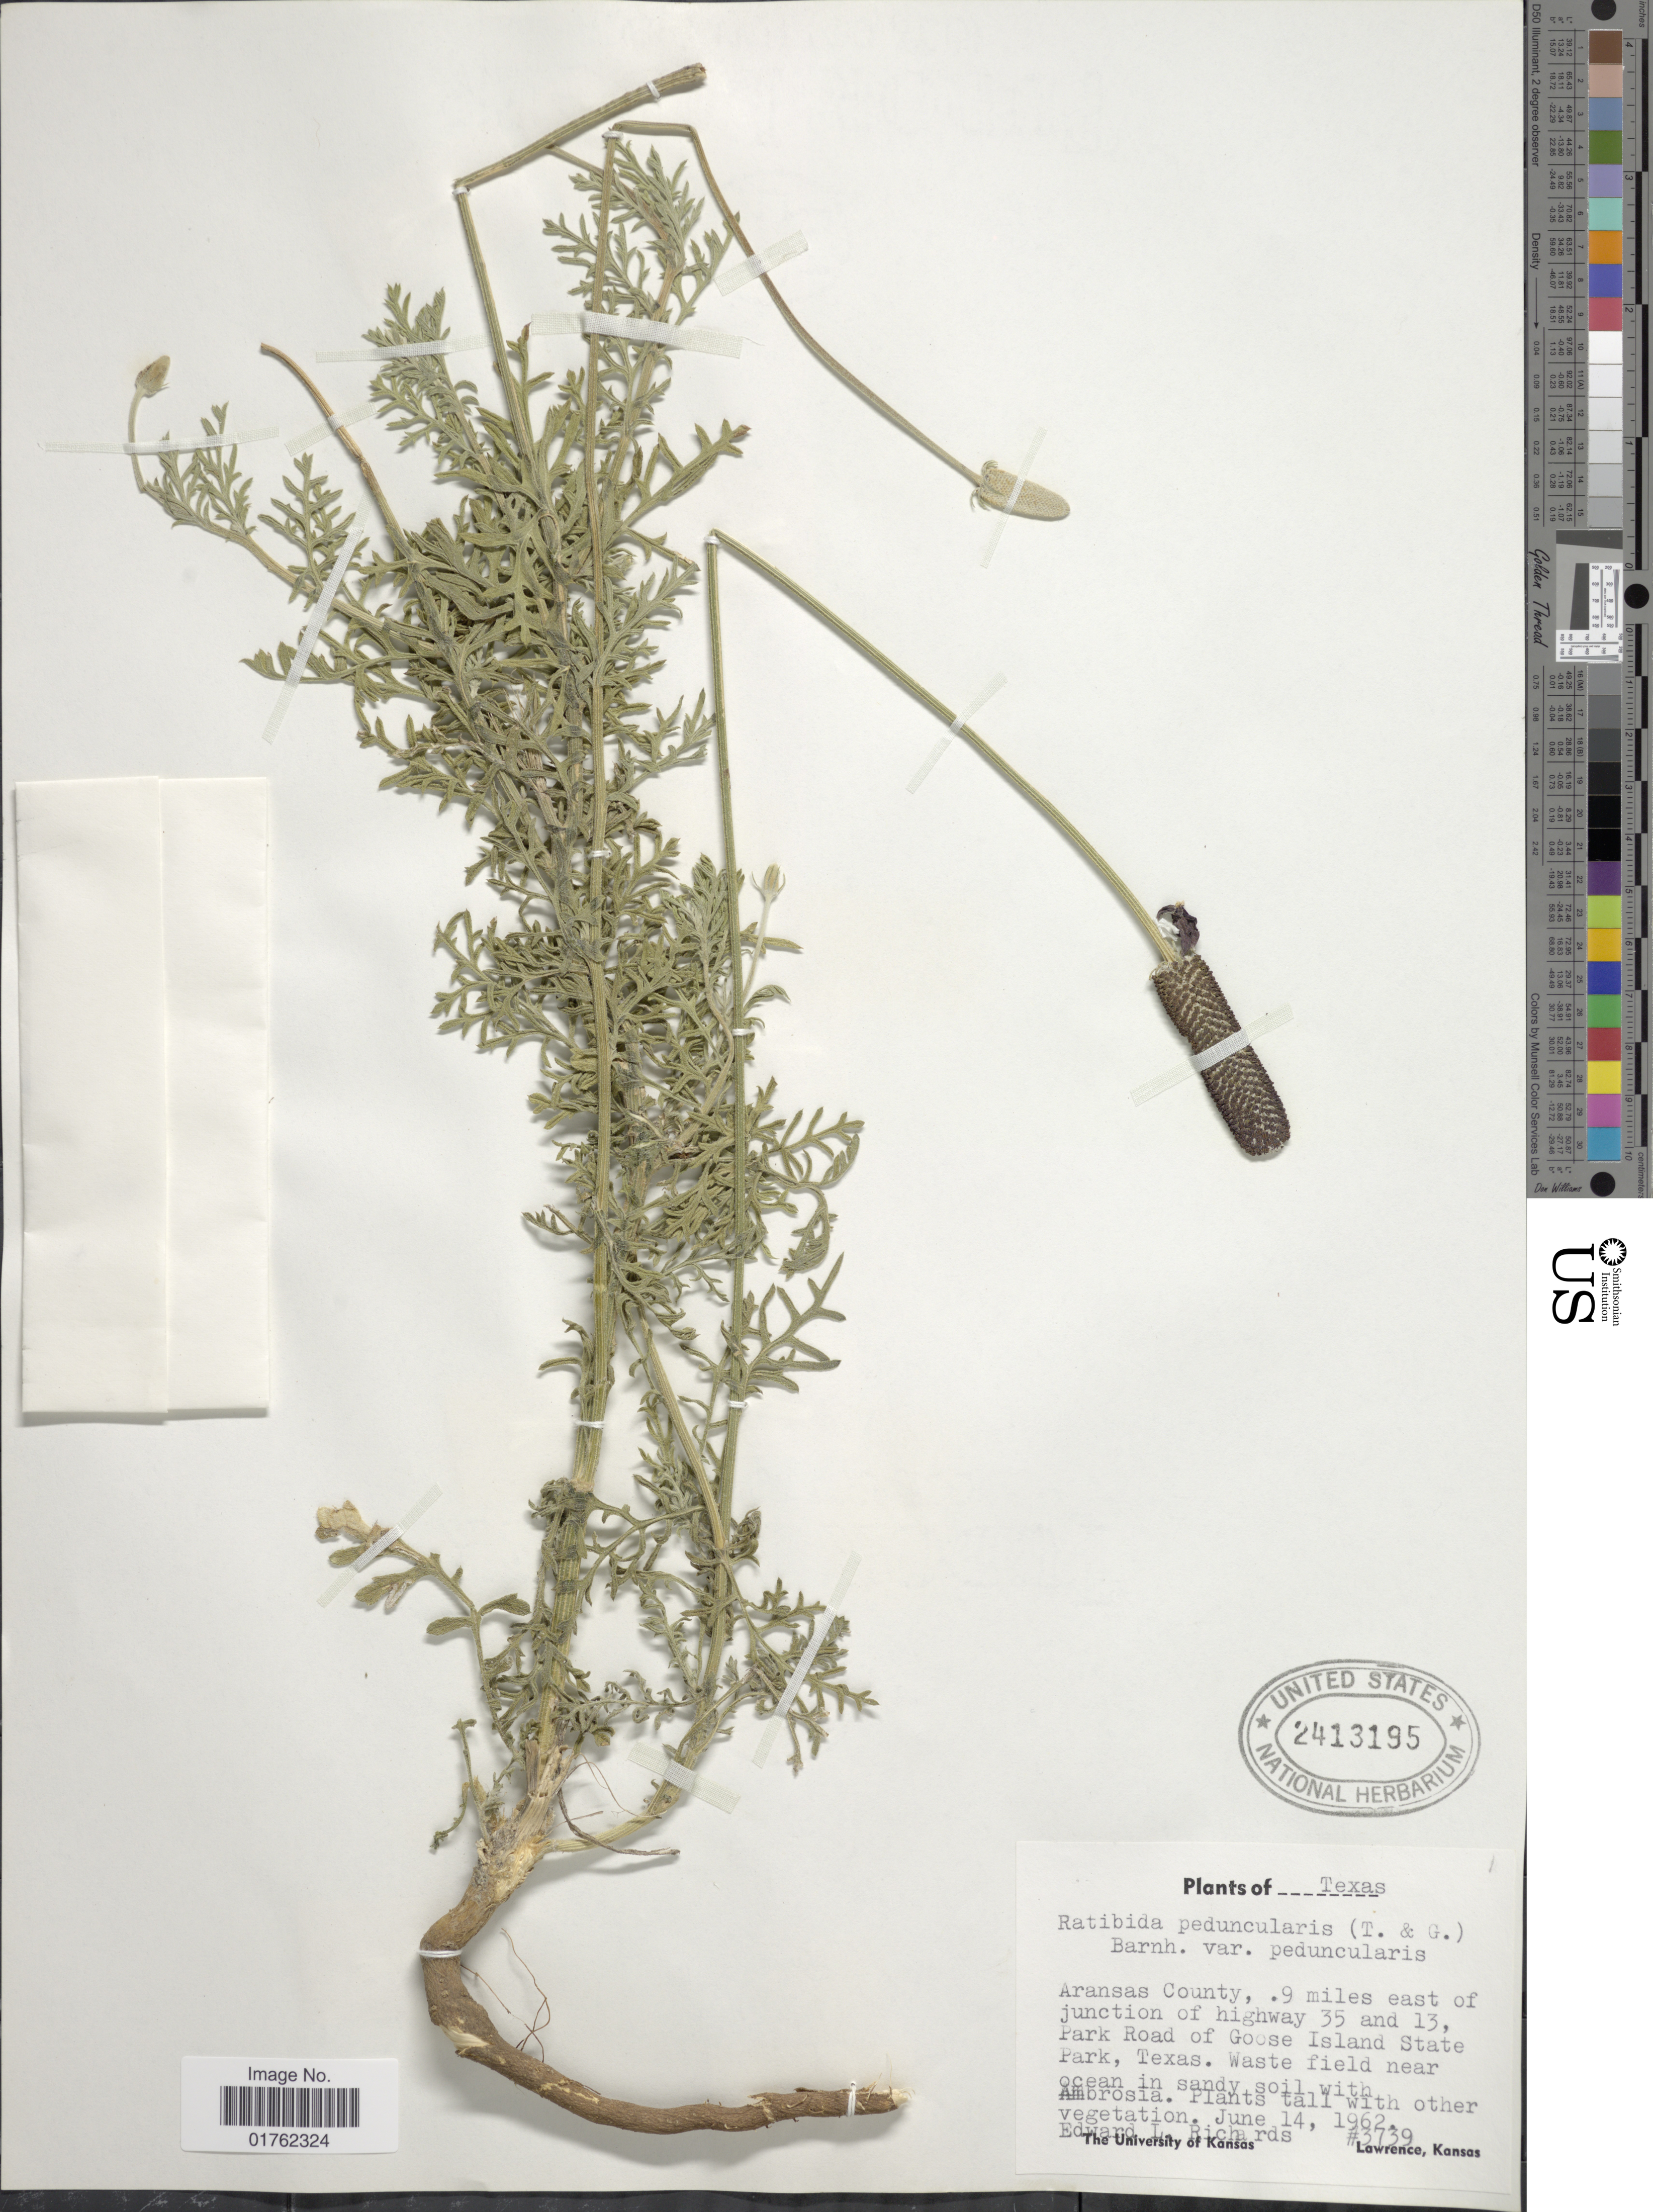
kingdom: Plantae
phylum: Tracheophyta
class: Magnoliopsida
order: Asterales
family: Asteraceae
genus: Ratibida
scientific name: Ratibida peduncularis var. picta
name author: (A. Gray)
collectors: E. Richards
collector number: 3739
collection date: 1962-06-14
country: United States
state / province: Texas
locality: Aransas County, .9 miles east of junction of highway 35 and 13, Park Road of Goose Island State Park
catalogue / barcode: US 2413195